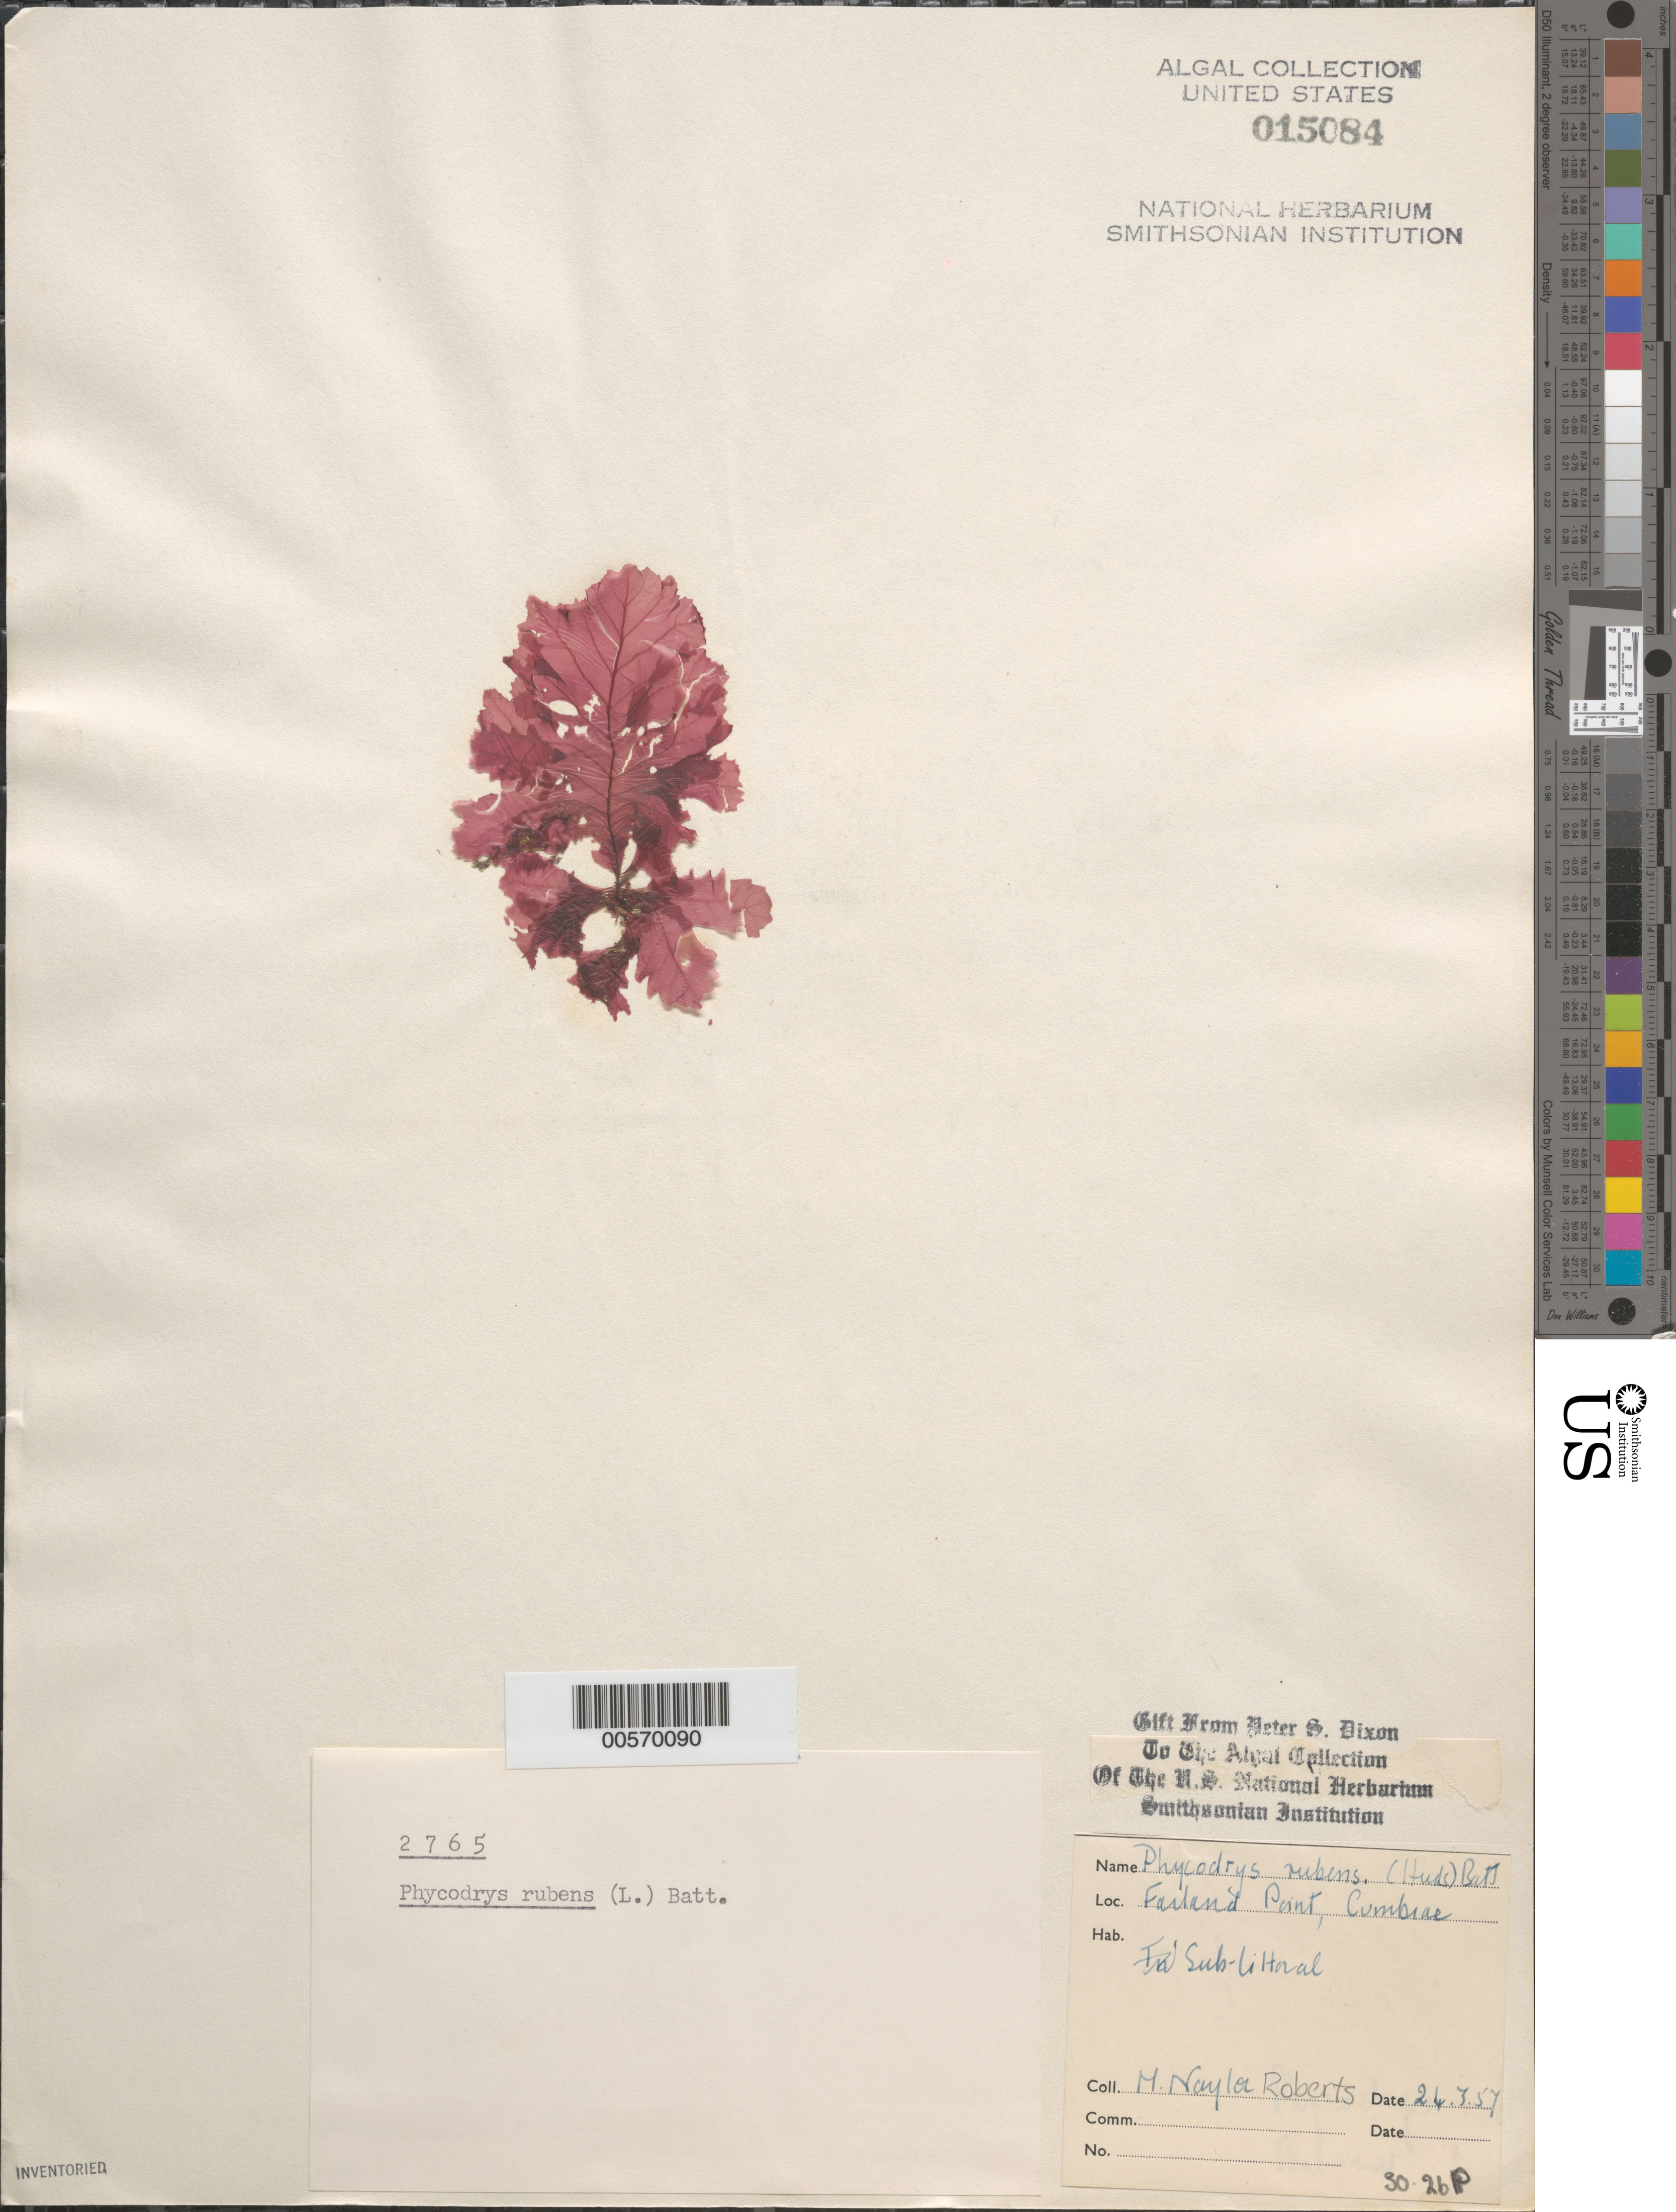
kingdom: Plantae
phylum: Rhodophyta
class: Florideophyceae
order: Ceramiales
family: Delesseriaceae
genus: Phycodrys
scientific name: Phycodrys rubens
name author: (L.) Batters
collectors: M. Roberts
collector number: PSD 2765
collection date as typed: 24 Mar 1957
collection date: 1957-03-24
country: United Kingdom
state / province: Scotland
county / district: North Ayrshire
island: Great Cumbrae Island (Isle of Cumbrae)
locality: Farland Point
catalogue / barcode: US 15084